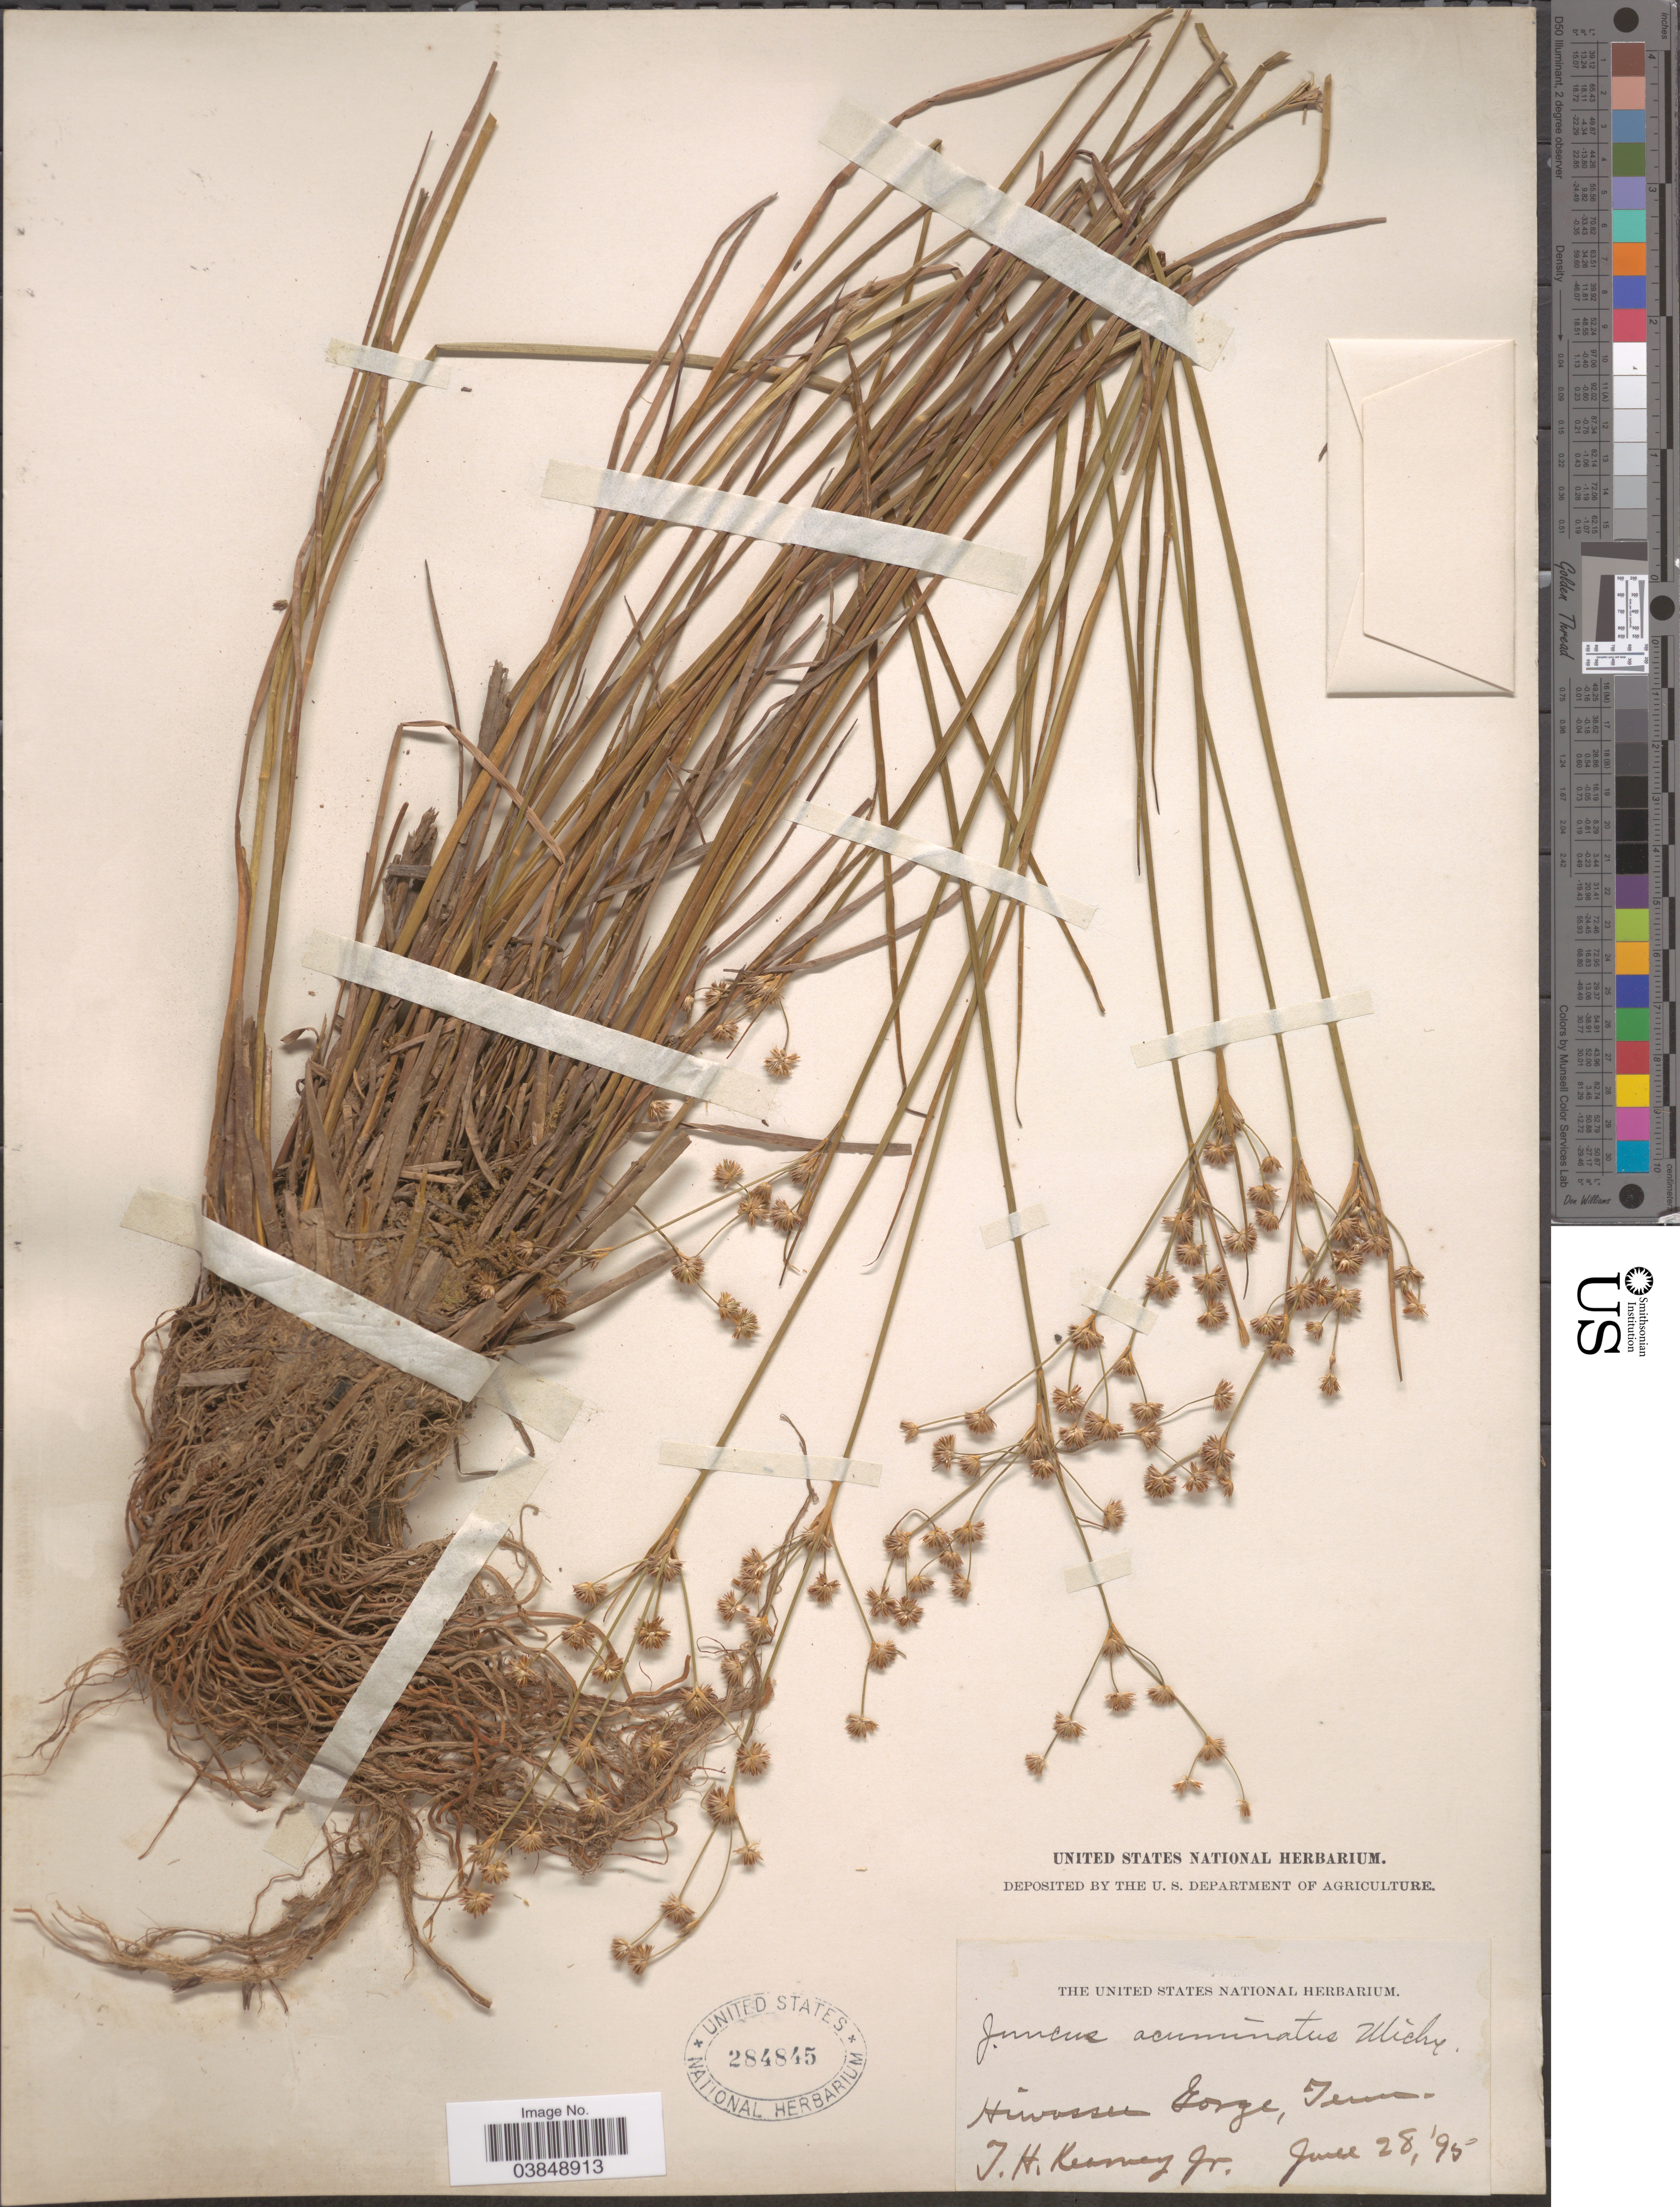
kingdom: Plantae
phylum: Tracheophyta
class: Liliopsida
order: Poales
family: Juncaceae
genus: Juncus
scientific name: Juncus acuminatus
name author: Michx.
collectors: T. H. Kearney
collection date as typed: Transcribed d/m/y: 28/6/95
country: United States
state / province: Tennessee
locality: Hiwassee Gorge.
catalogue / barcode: US 284845